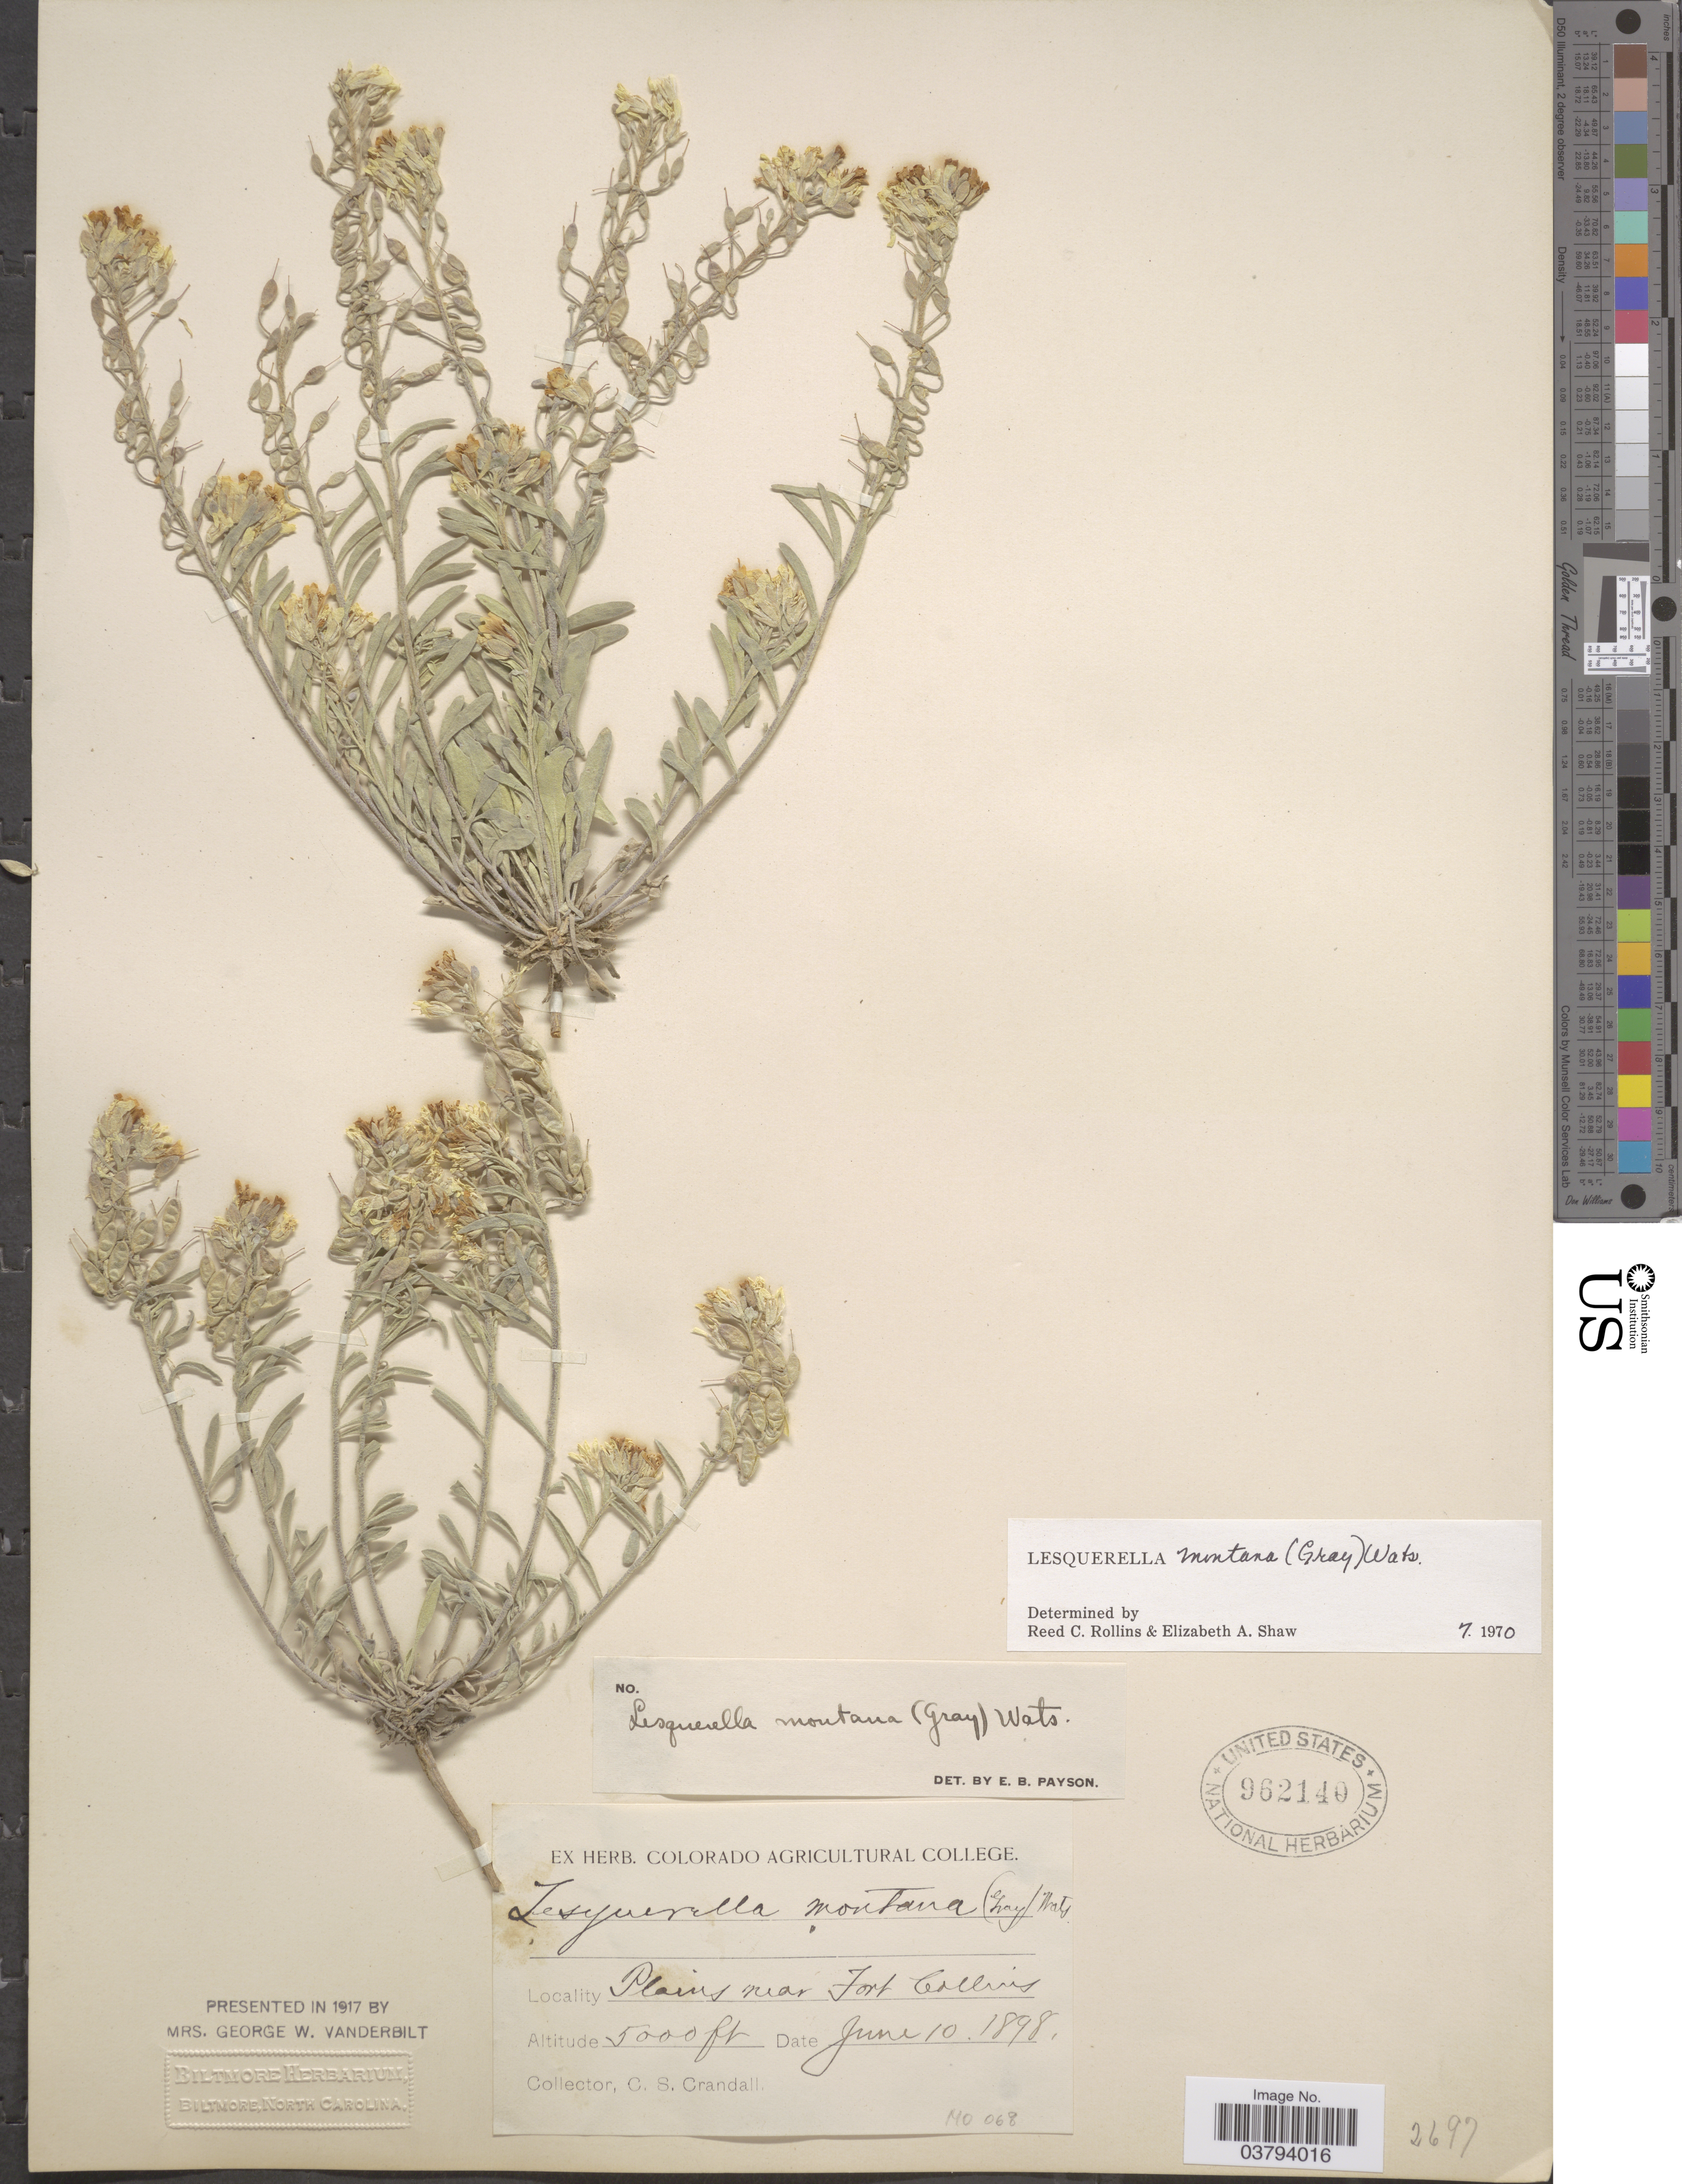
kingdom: Plantae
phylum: Tracheophyta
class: Magnoliopsida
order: Brassicales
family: Brassicaceae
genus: Lesquerella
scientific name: Lesquerella montana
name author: (A. Gray) S. Watson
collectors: C. Crandall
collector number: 068?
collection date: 1898-06-10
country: United States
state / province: Colorado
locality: Plains near Fort Collins.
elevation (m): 1524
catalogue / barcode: US 962140